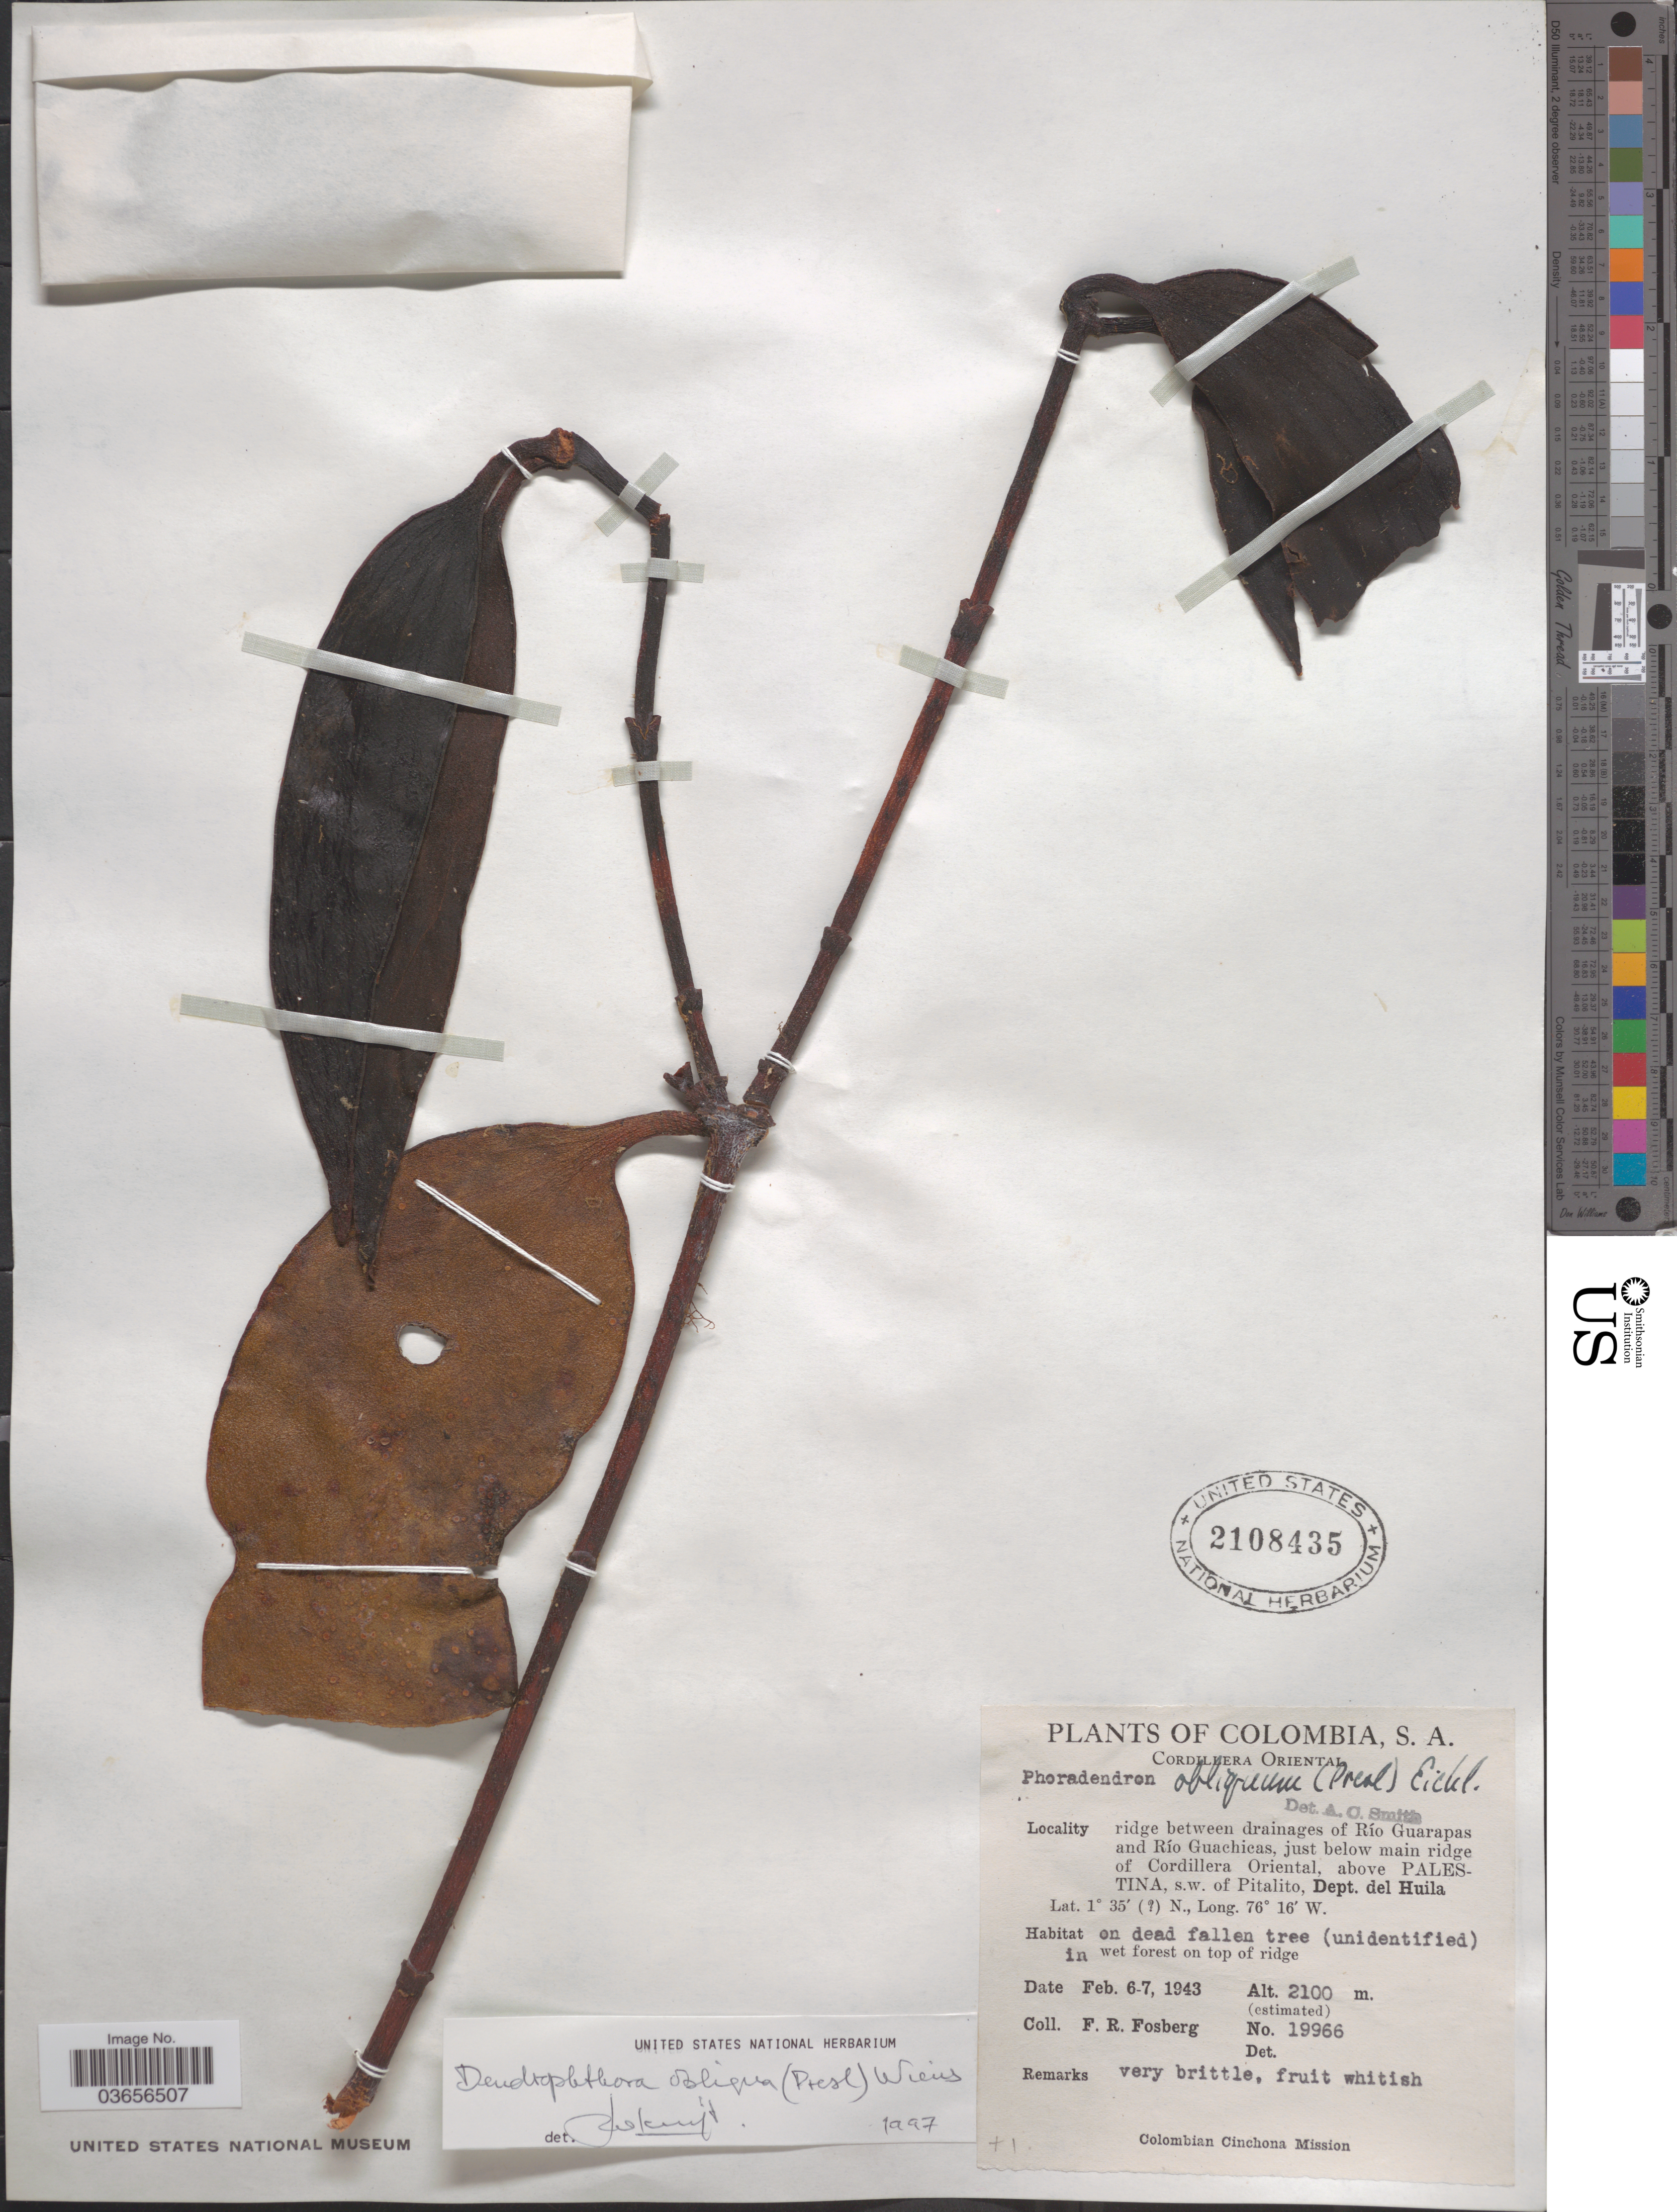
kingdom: Plantae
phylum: Tracheophyta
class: Magnoliopsida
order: Santalales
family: Viscaceae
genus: Dendrophthora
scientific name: Dendrophthora obliqua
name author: (C. Presl) Wiens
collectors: F. R. Fosberg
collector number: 19966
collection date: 1943-02-06/1943-02-07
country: Colombia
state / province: Huila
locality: Cordillera Oriental. Ridge between drainages of Río Guarapas and Río Guachicas, just below main ridge of Cordillera Oriental, above Palestina, s.w. of Pitalito, Dept. del Huila.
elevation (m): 2100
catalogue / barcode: US 2108435